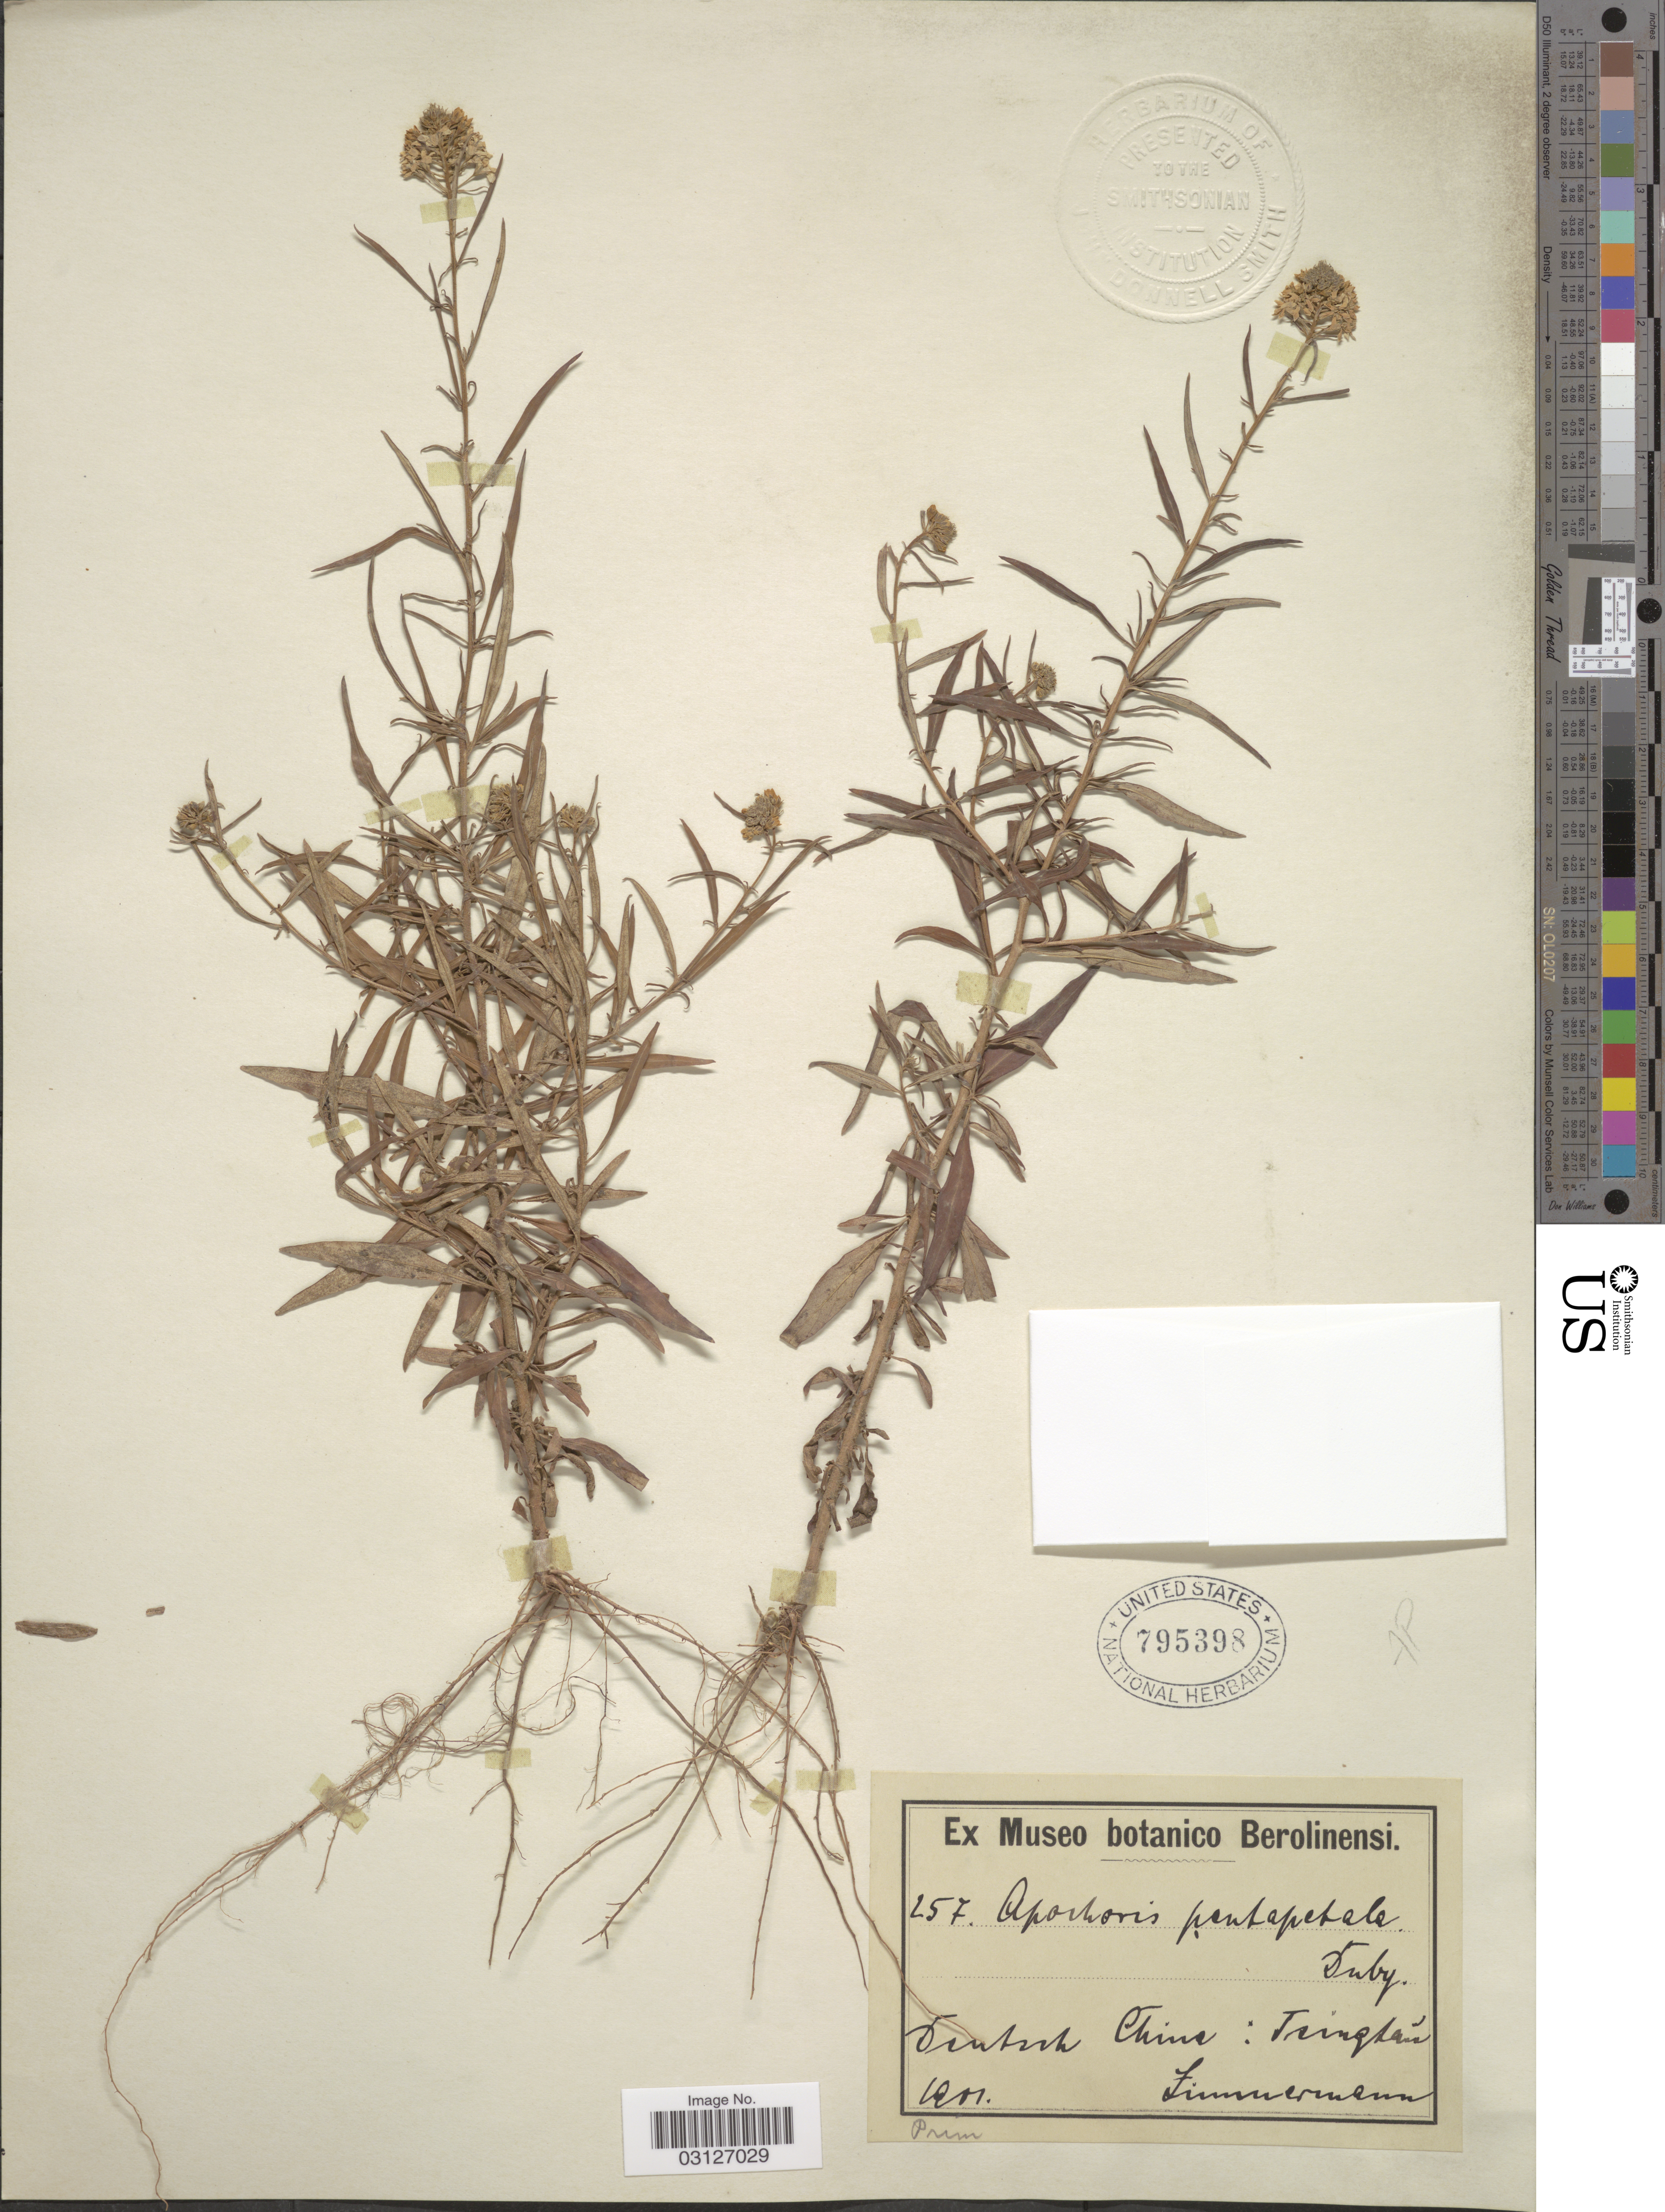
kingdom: Plantae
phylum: Tracheophyta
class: Magnoliopsida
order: Ericales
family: Primulaceae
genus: Apochoris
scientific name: Apochoris pentapetala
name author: (Bunge) Duby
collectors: -. Zimmermann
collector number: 257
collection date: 1901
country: China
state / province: Shandong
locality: Deutsch China: Tringtau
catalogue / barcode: US 795398